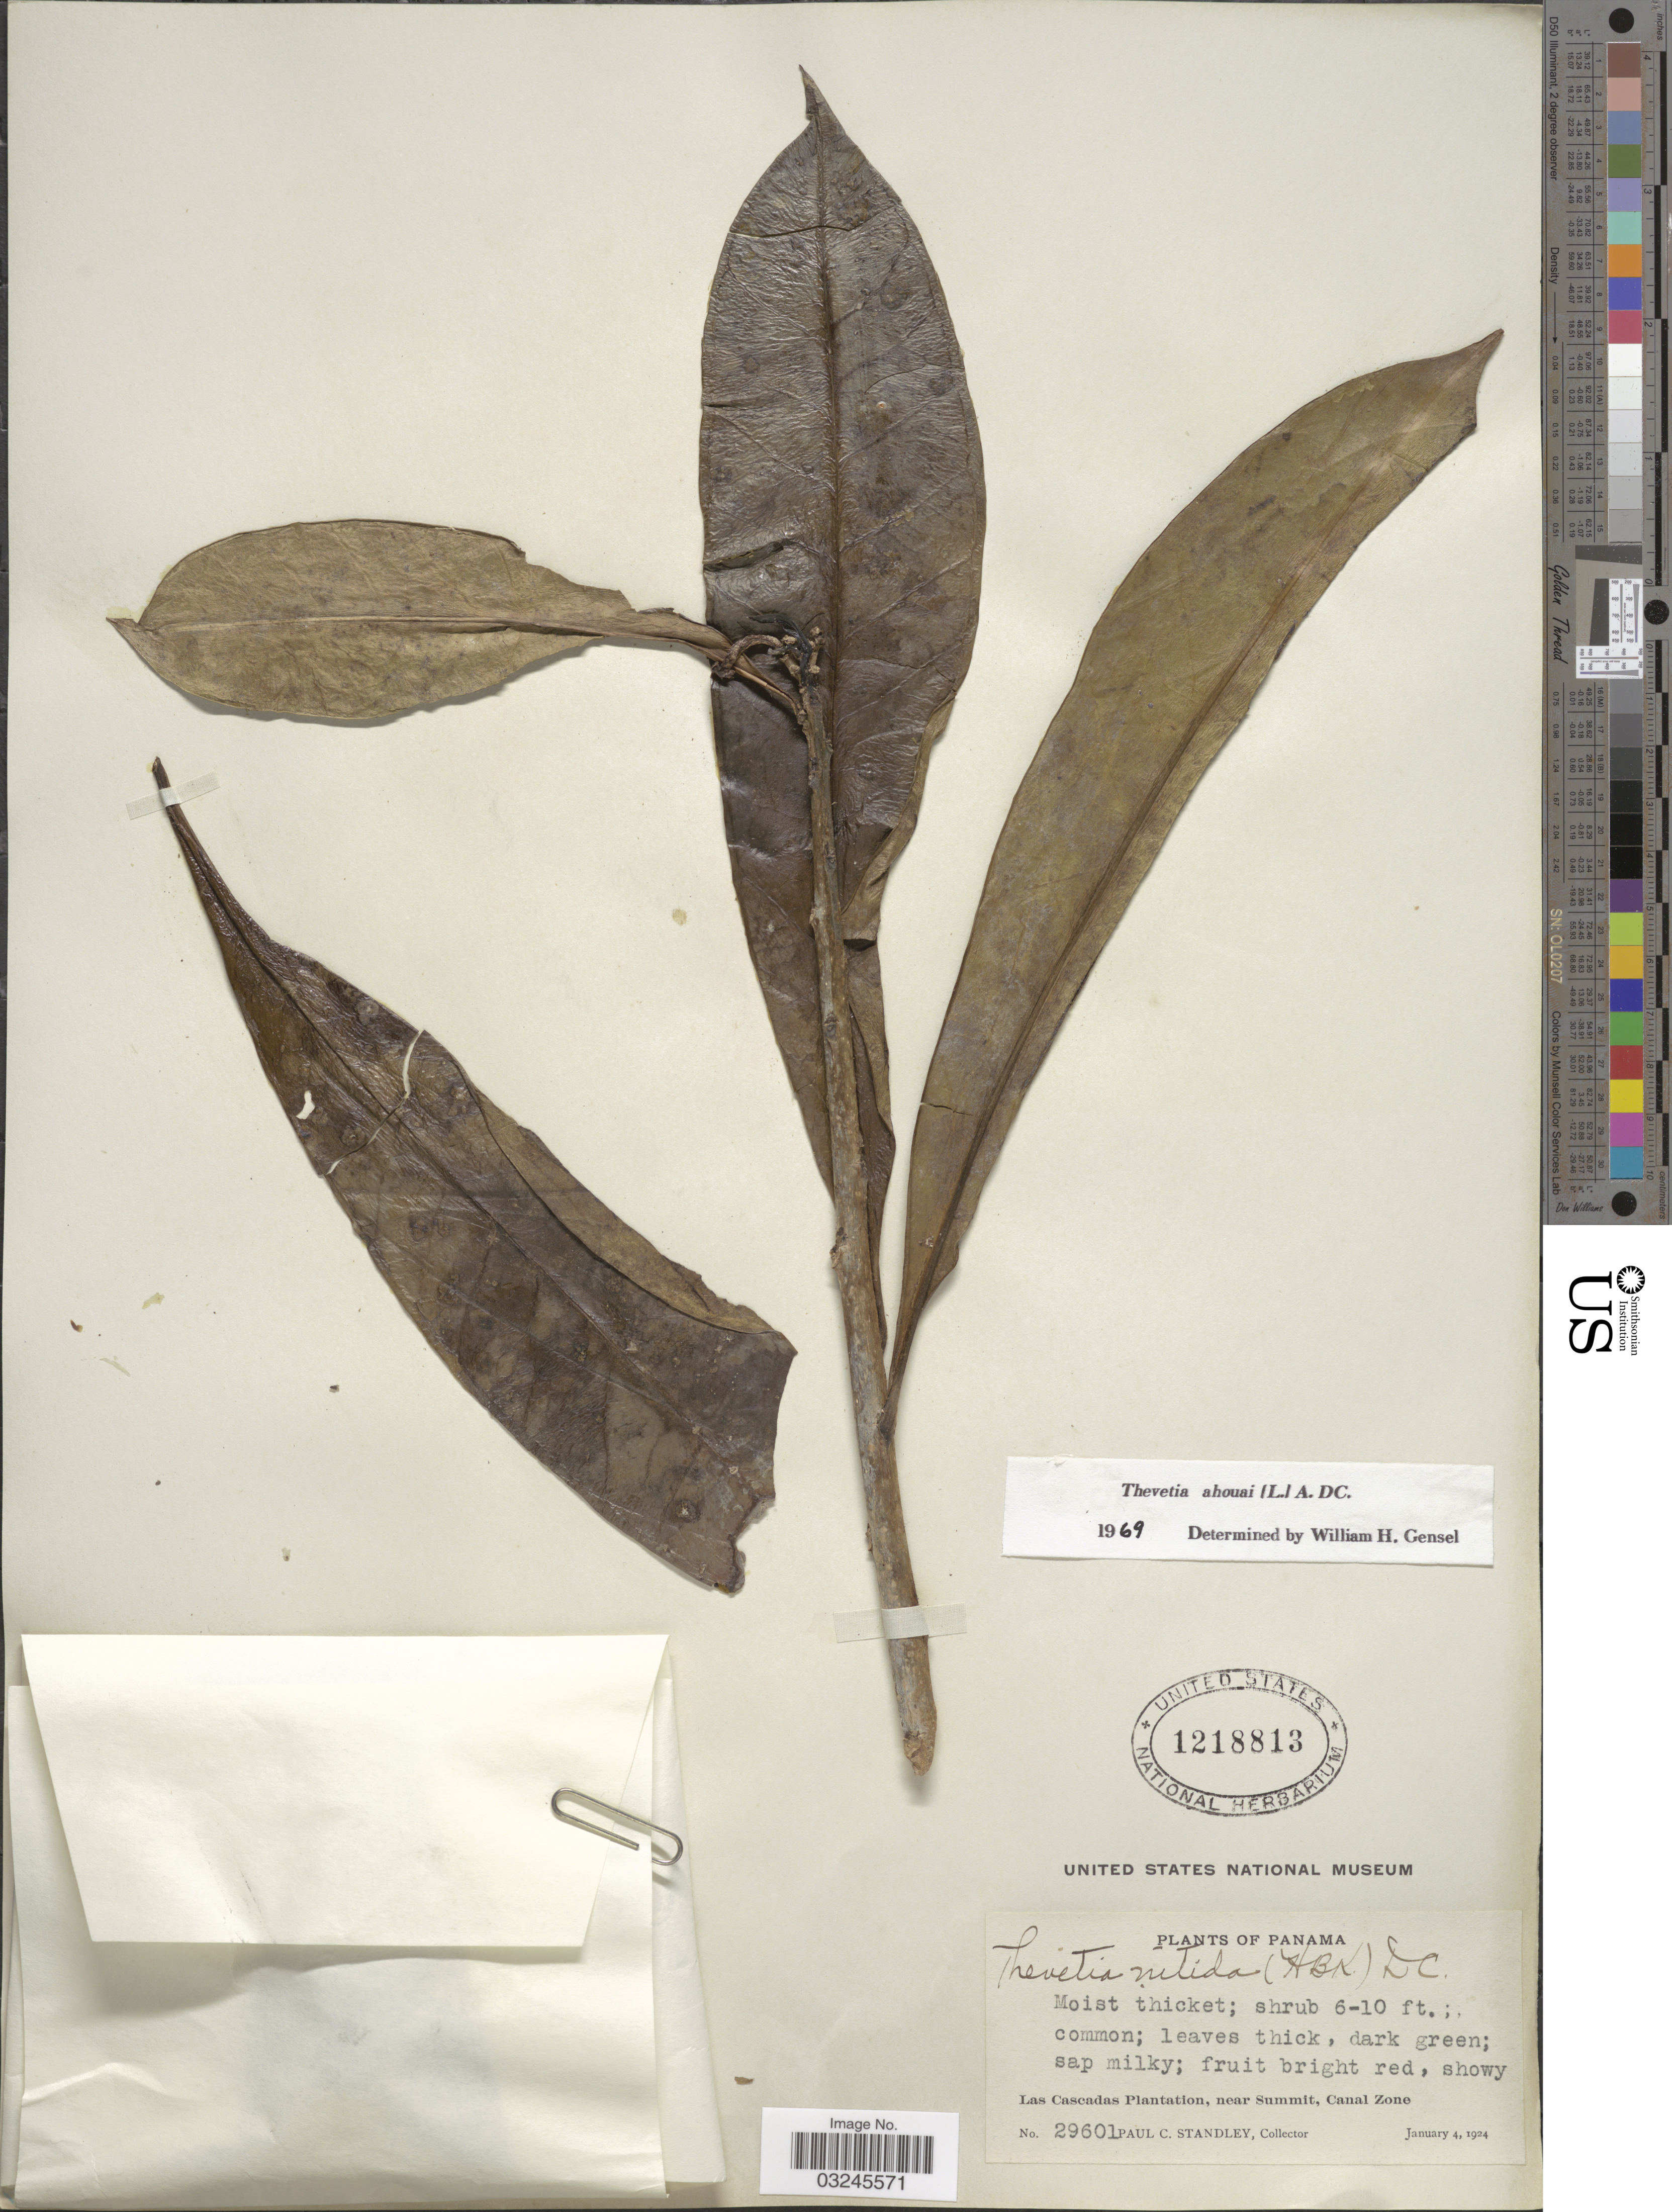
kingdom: Plantae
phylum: Tracheophyta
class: Magnoliopsida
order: Gentianales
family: Apocynaceae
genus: Thevetia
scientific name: Thevetia ahouai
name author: (L.) A. DC.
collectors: P. C. Standley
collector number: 29601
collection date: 1924-01-04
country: Panama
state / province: Colón / Panamá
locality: Las Cascadas Plantation, near Summit, Canal Zone.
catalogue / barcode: US 1218813